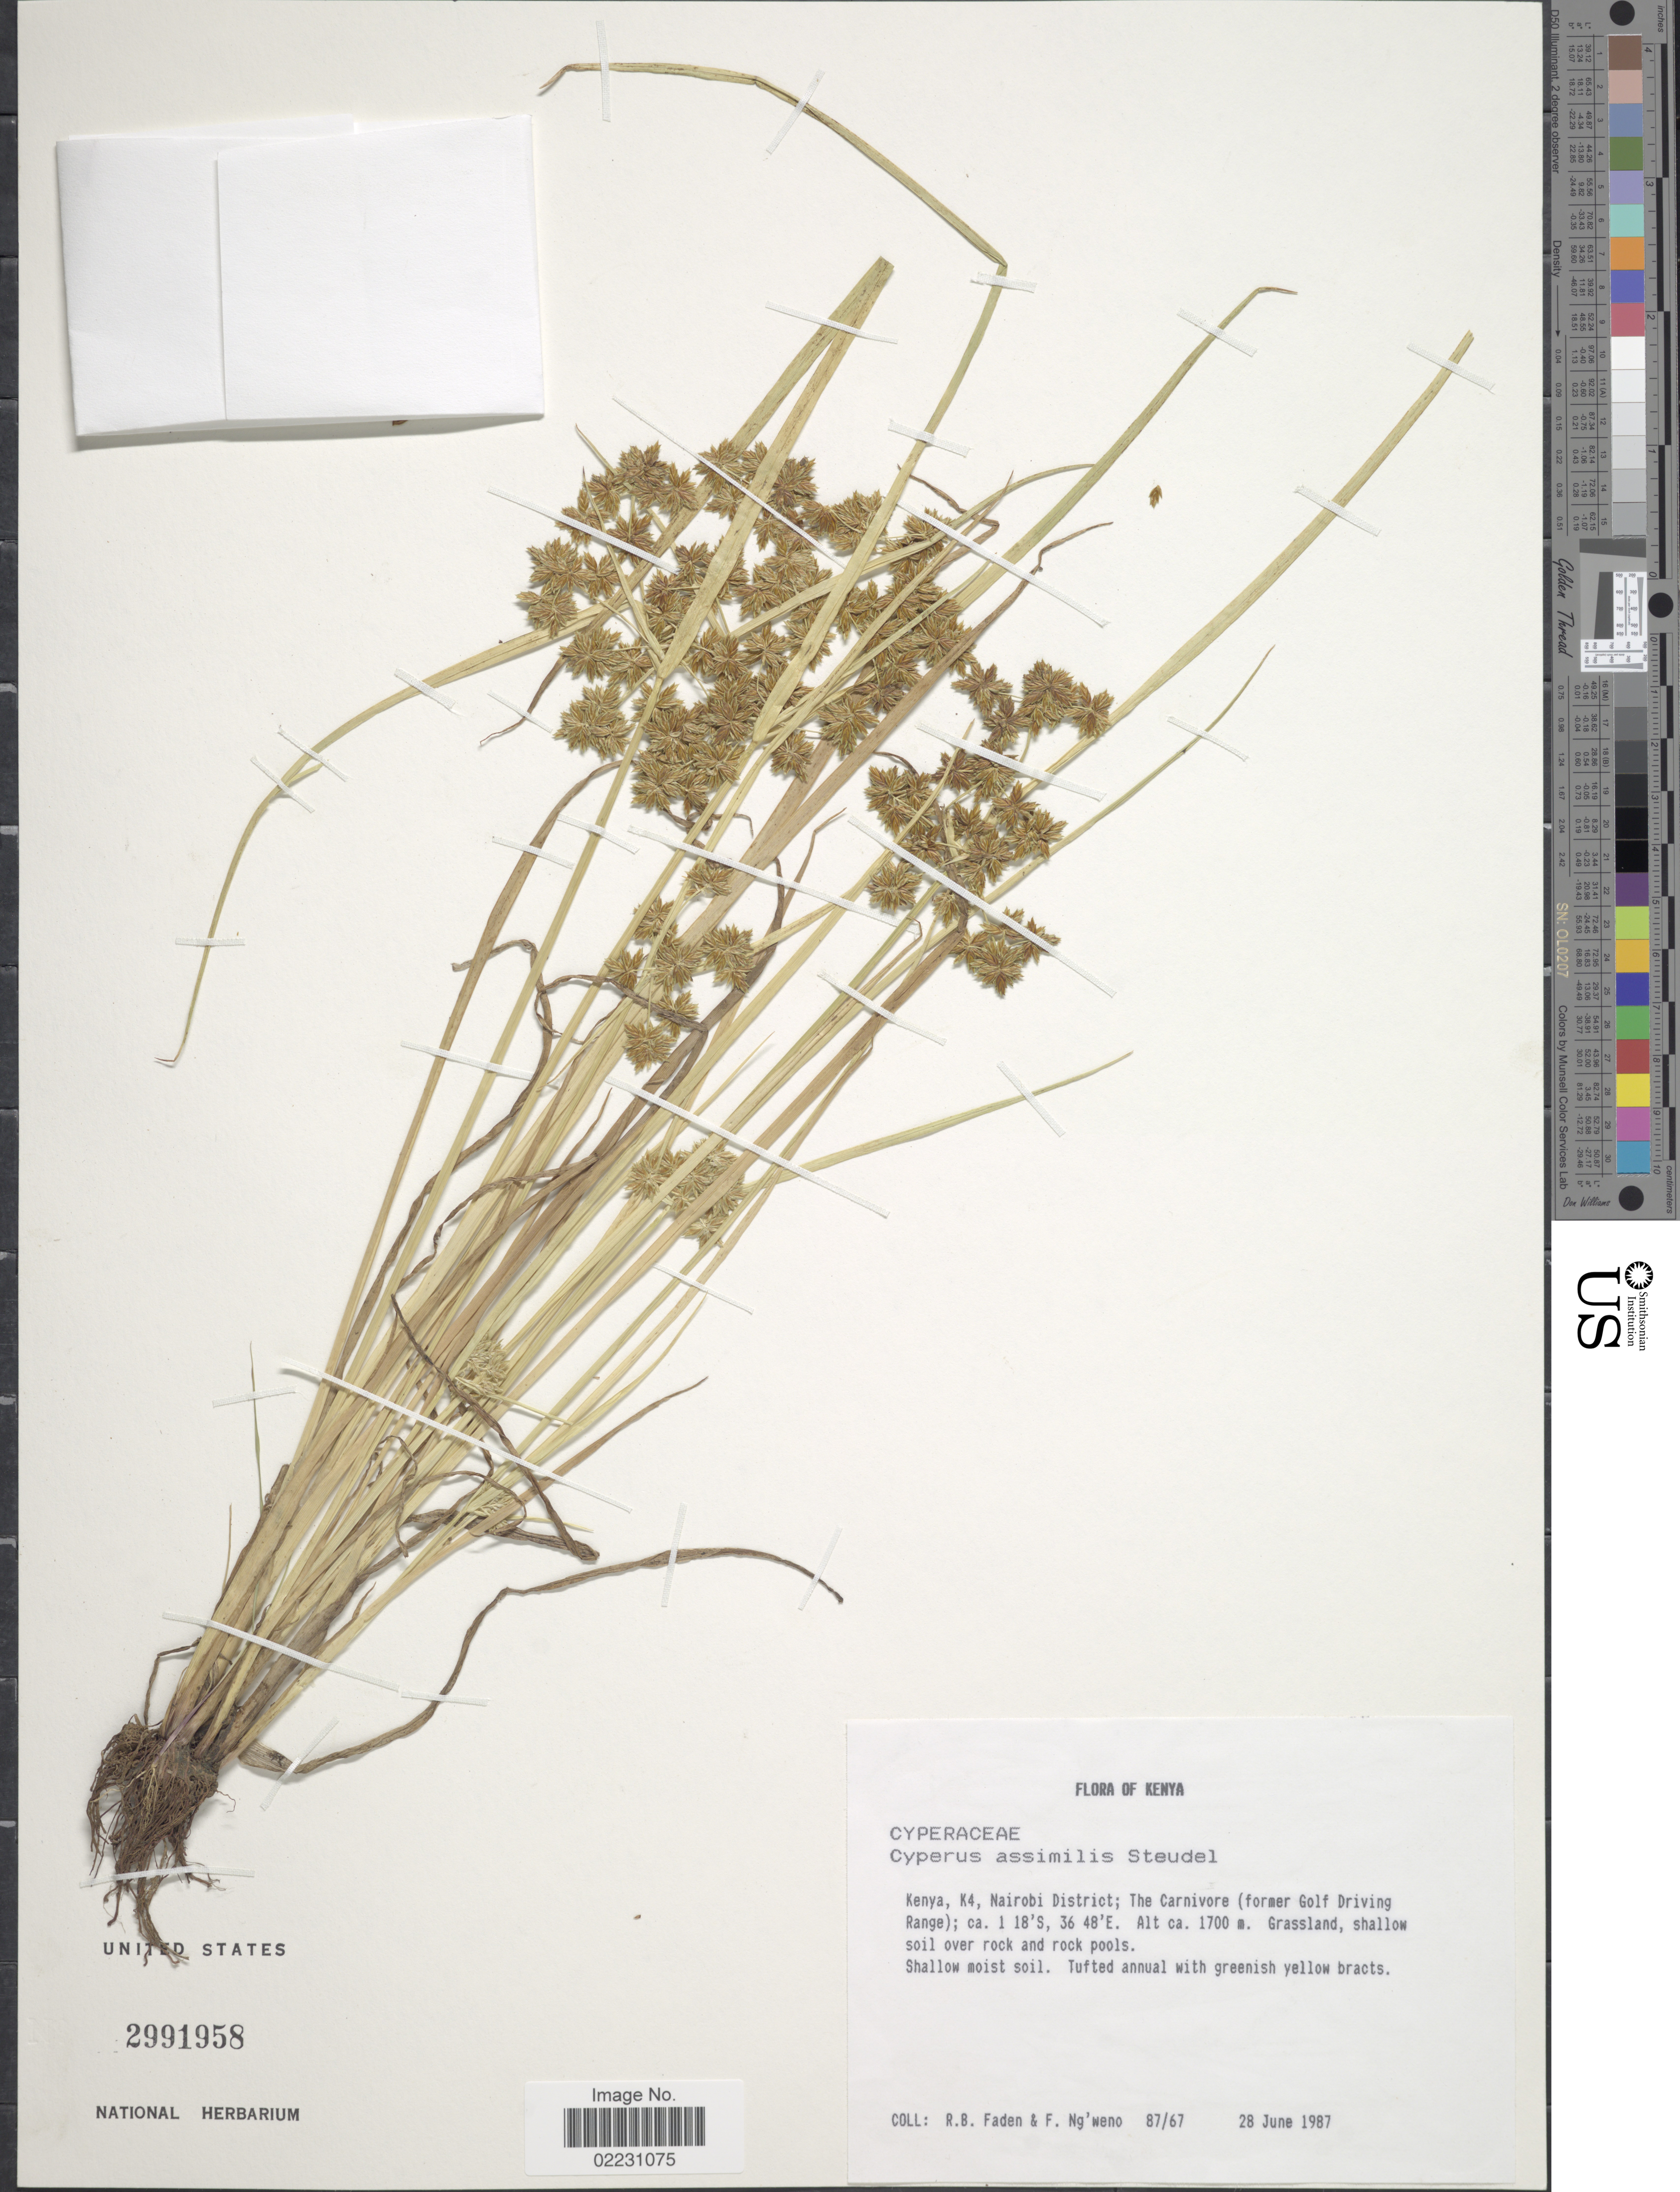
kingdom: Plantae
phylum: Tracheophyta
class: Liliopsida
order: Poales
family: Cyperaceae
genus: Cyperus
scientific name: Cyperus assimilis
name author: Steud.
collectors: R. B. Faden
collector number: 87/67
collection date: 1987-06-28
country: Kenya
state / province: Nairobi Area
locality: Kenya, K4, Nairobi District; The Carnivore (former Golf Driving Range).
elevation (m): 1700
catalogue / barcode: US 2991958